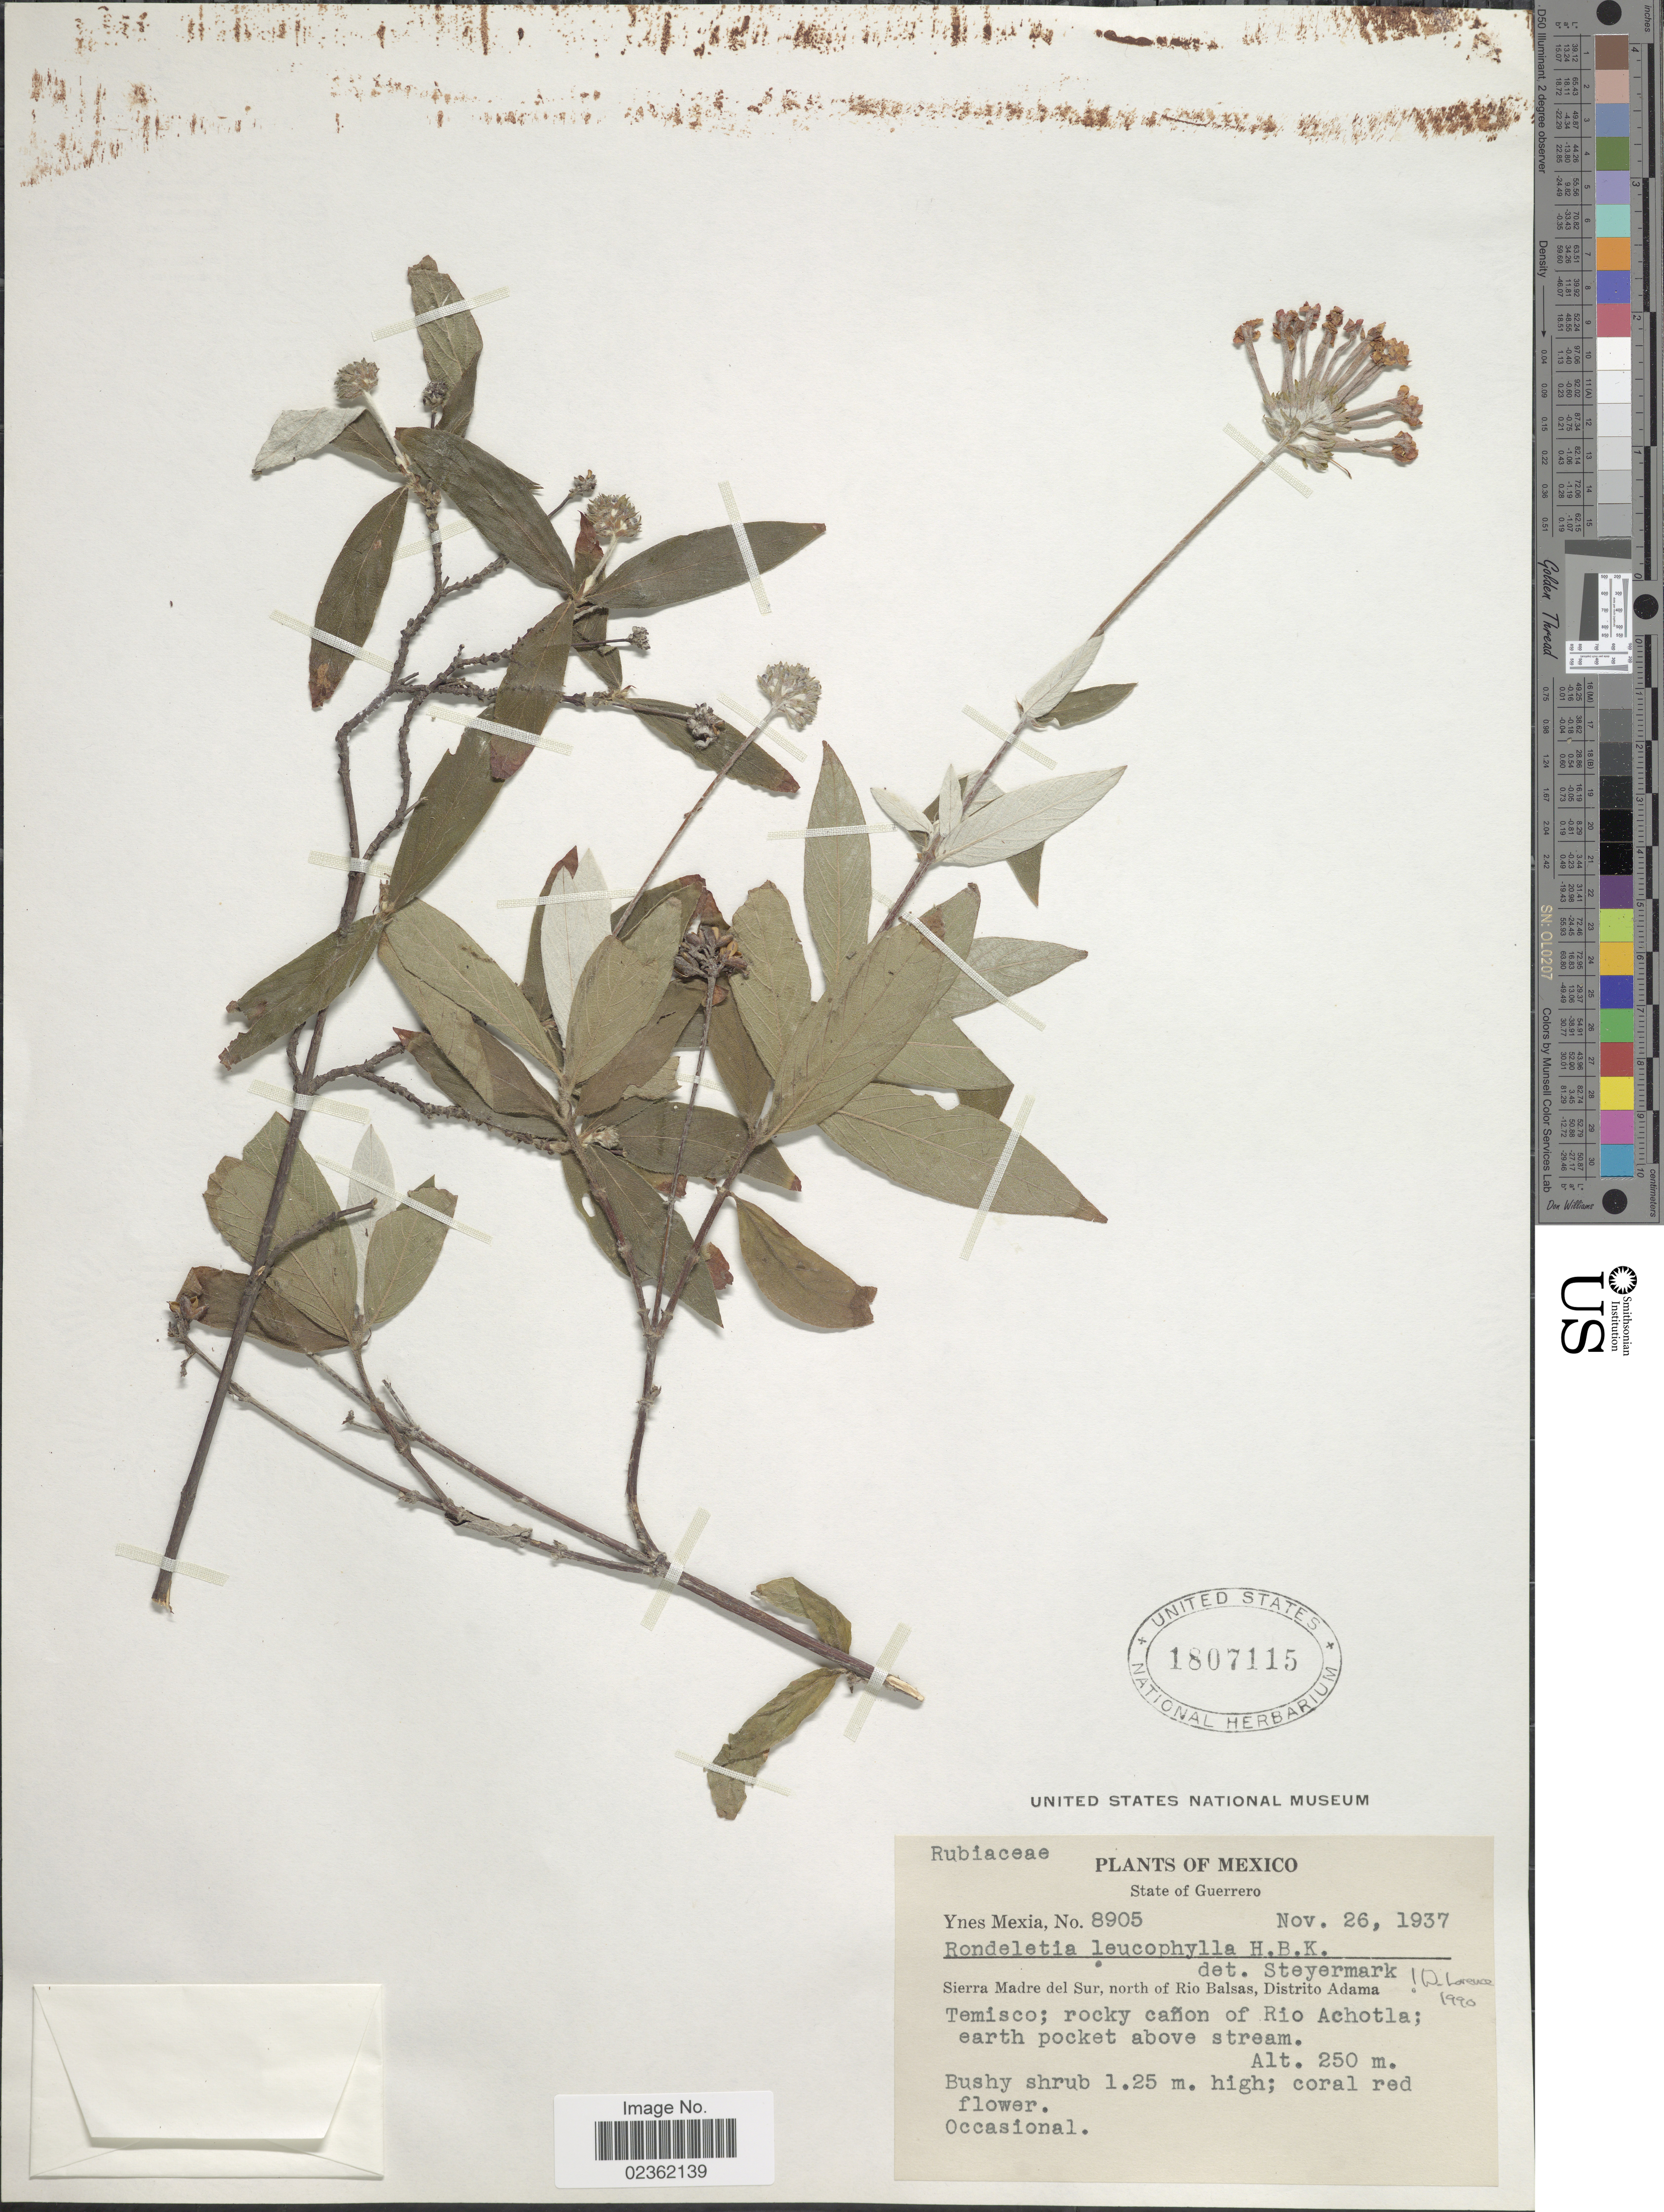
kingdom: Plantae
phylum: Tracheophyta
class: Magnoliopsida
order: Gentianales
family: Rubiaceae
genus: Rondeletia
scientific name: Rondeletia leucophylla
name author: Kunth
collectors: Y. Mexia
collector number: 8905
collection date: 1937-11-26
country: Mexico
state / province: Guerrero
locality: Sierra Madre del Sur, north of Rio Balsas, Distrito Adama, Temisco; rocky canon of Rio Achotla; earth pocket above stream.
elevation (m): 250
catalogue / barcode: US 1807115